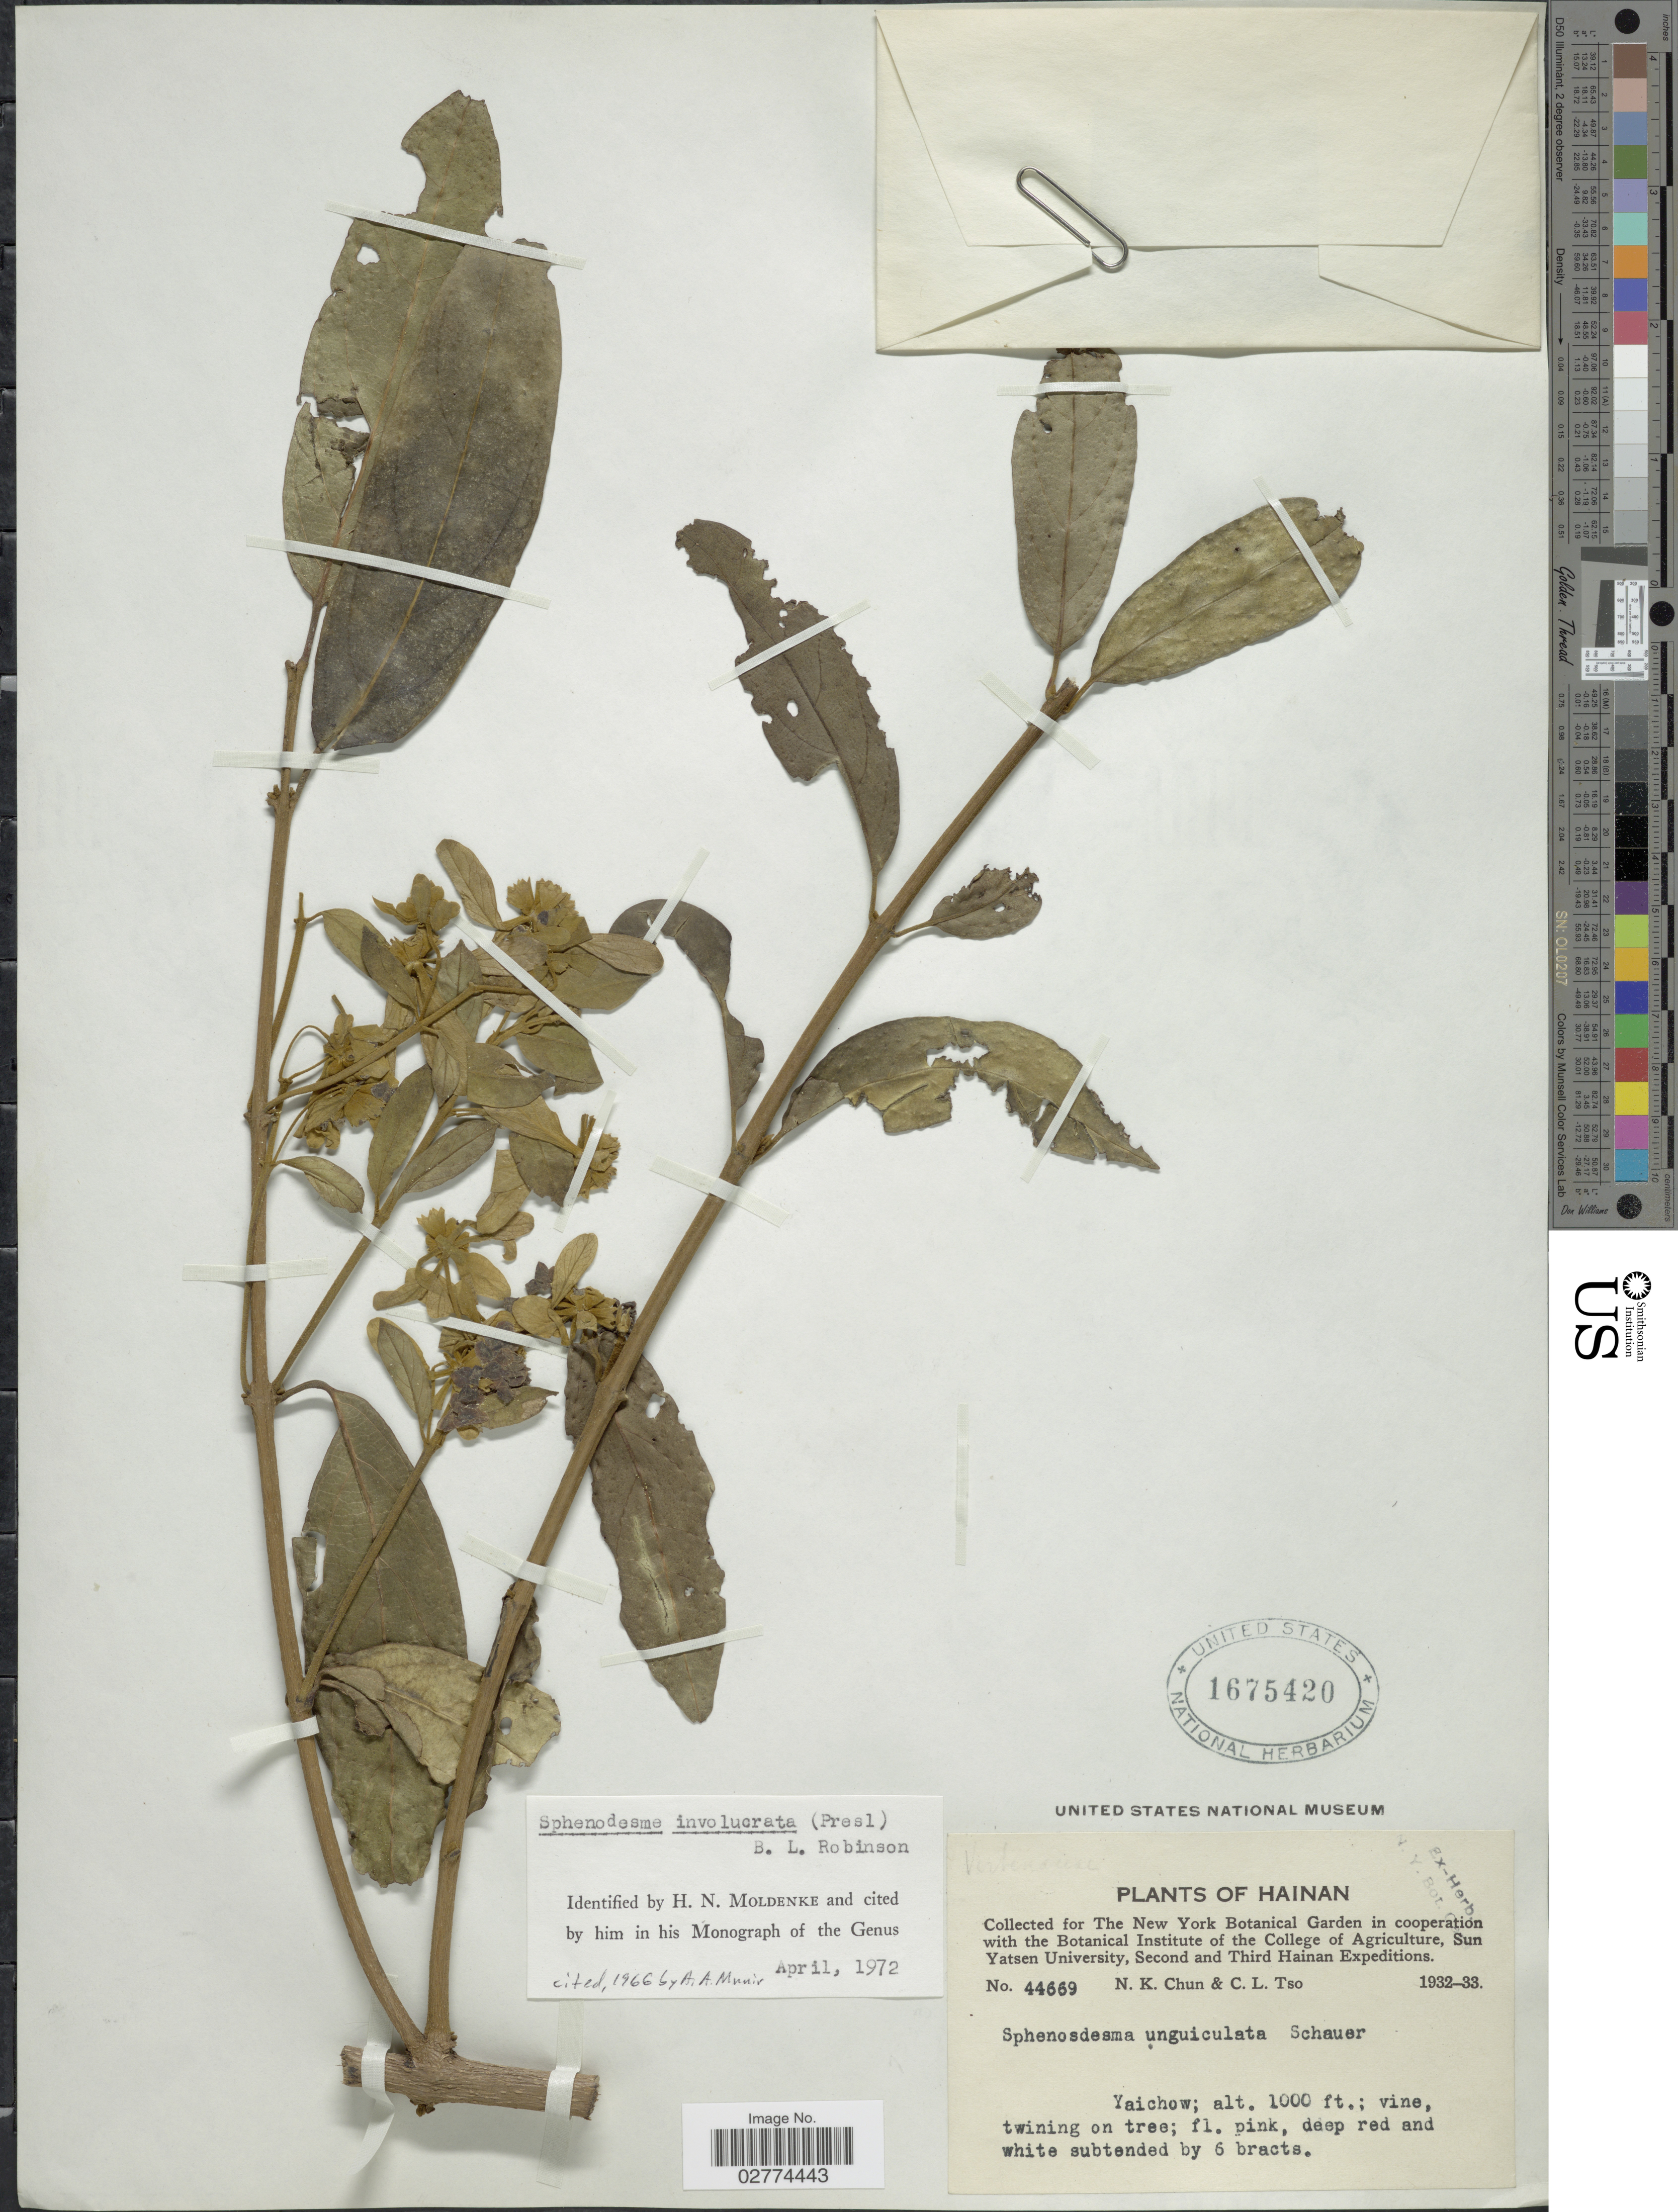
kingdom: Plantae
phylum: Tracheophyta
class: Magnoliopsida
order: Lamiales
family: Lamiaceae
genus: Sphenodesme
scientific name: Sphenodesme involucrata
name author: (C. Presl) B.L. Rob.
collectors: N. K. Chun & C. Tso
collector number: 44669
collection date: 1932/1933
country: China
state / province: Hainan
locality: Yaichow.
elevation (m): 305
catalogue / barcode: US 1675420